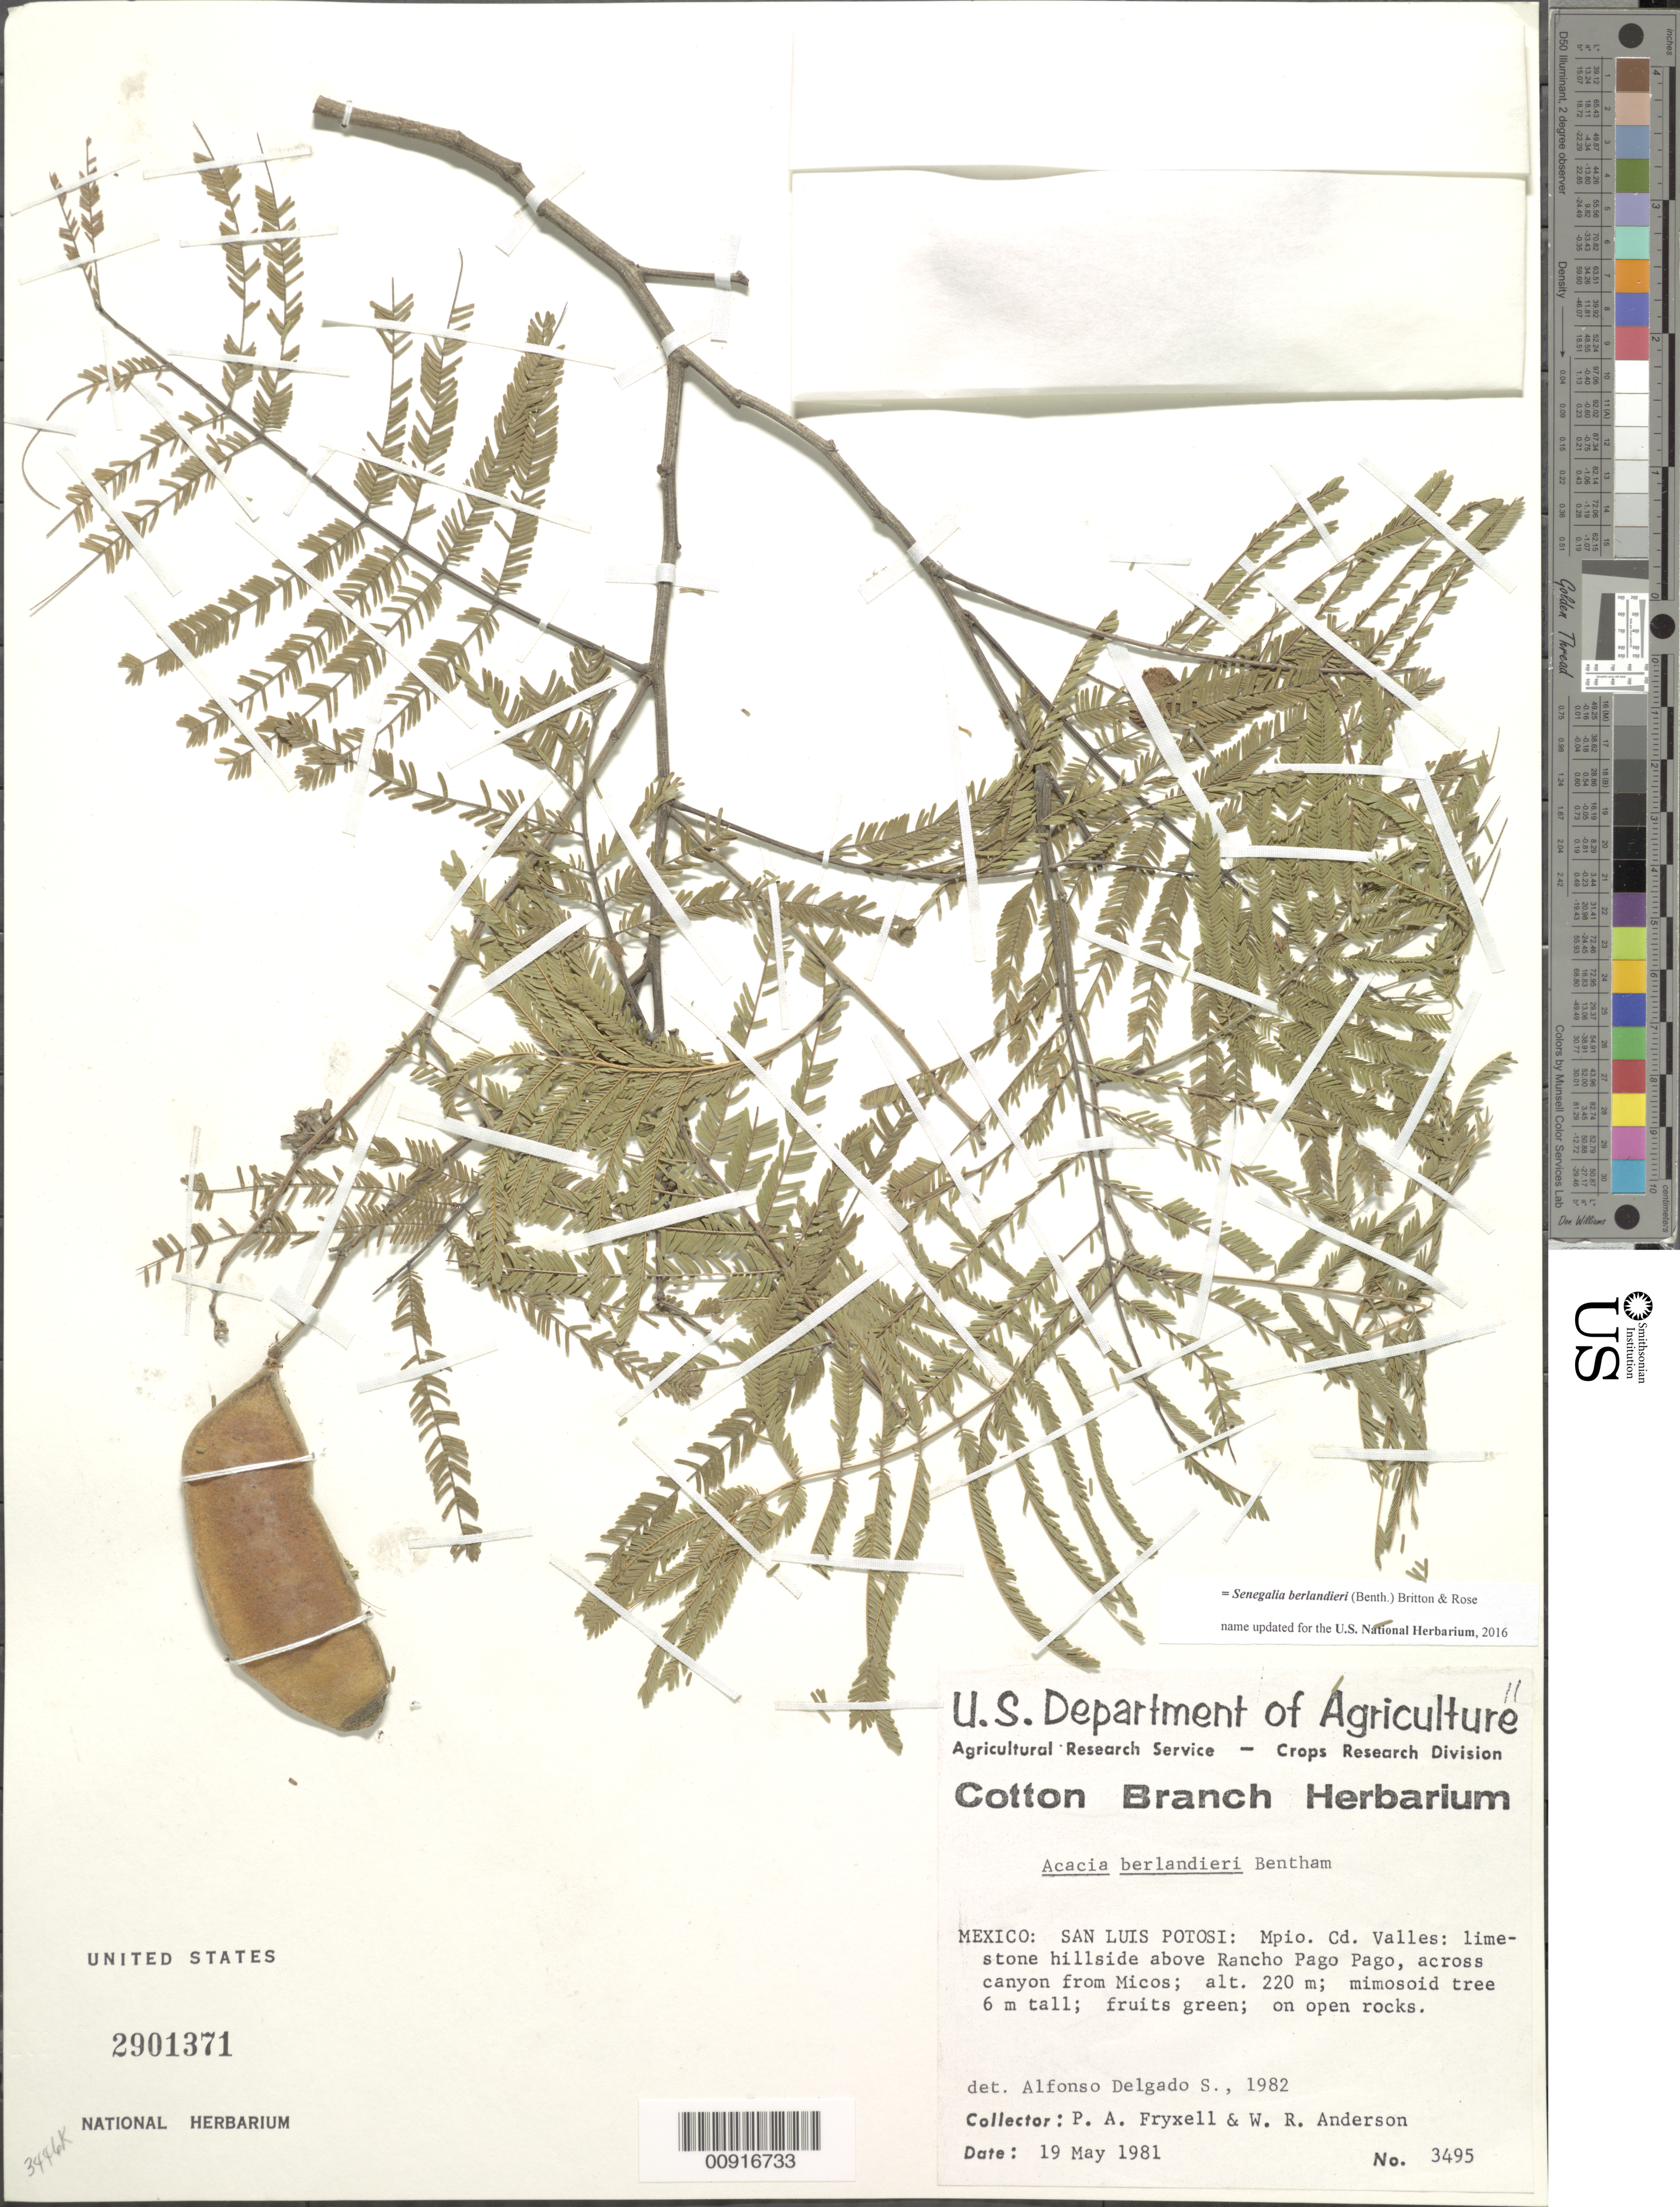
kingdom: Plantae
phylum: Tracheophyta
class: Magnoliopsida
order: Fabales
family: Fabaceae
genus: Senegalia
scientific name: Senegalia berlandieri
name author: (Benth.) Britton & Rose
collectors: P. A. Fryxell & W. R. Anderson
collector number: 3495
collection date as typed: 19 May 1981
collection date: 1981-05-19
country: Mexico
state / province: San Luis Potosi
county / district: Ciudad Valles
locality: San Luis Potosí: Mpio. Cd. Valles: limestone hillside above Rancho Pago Pago, across canyon from Micos.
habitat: On open rocks.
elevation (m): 220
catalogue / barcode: US 2901371